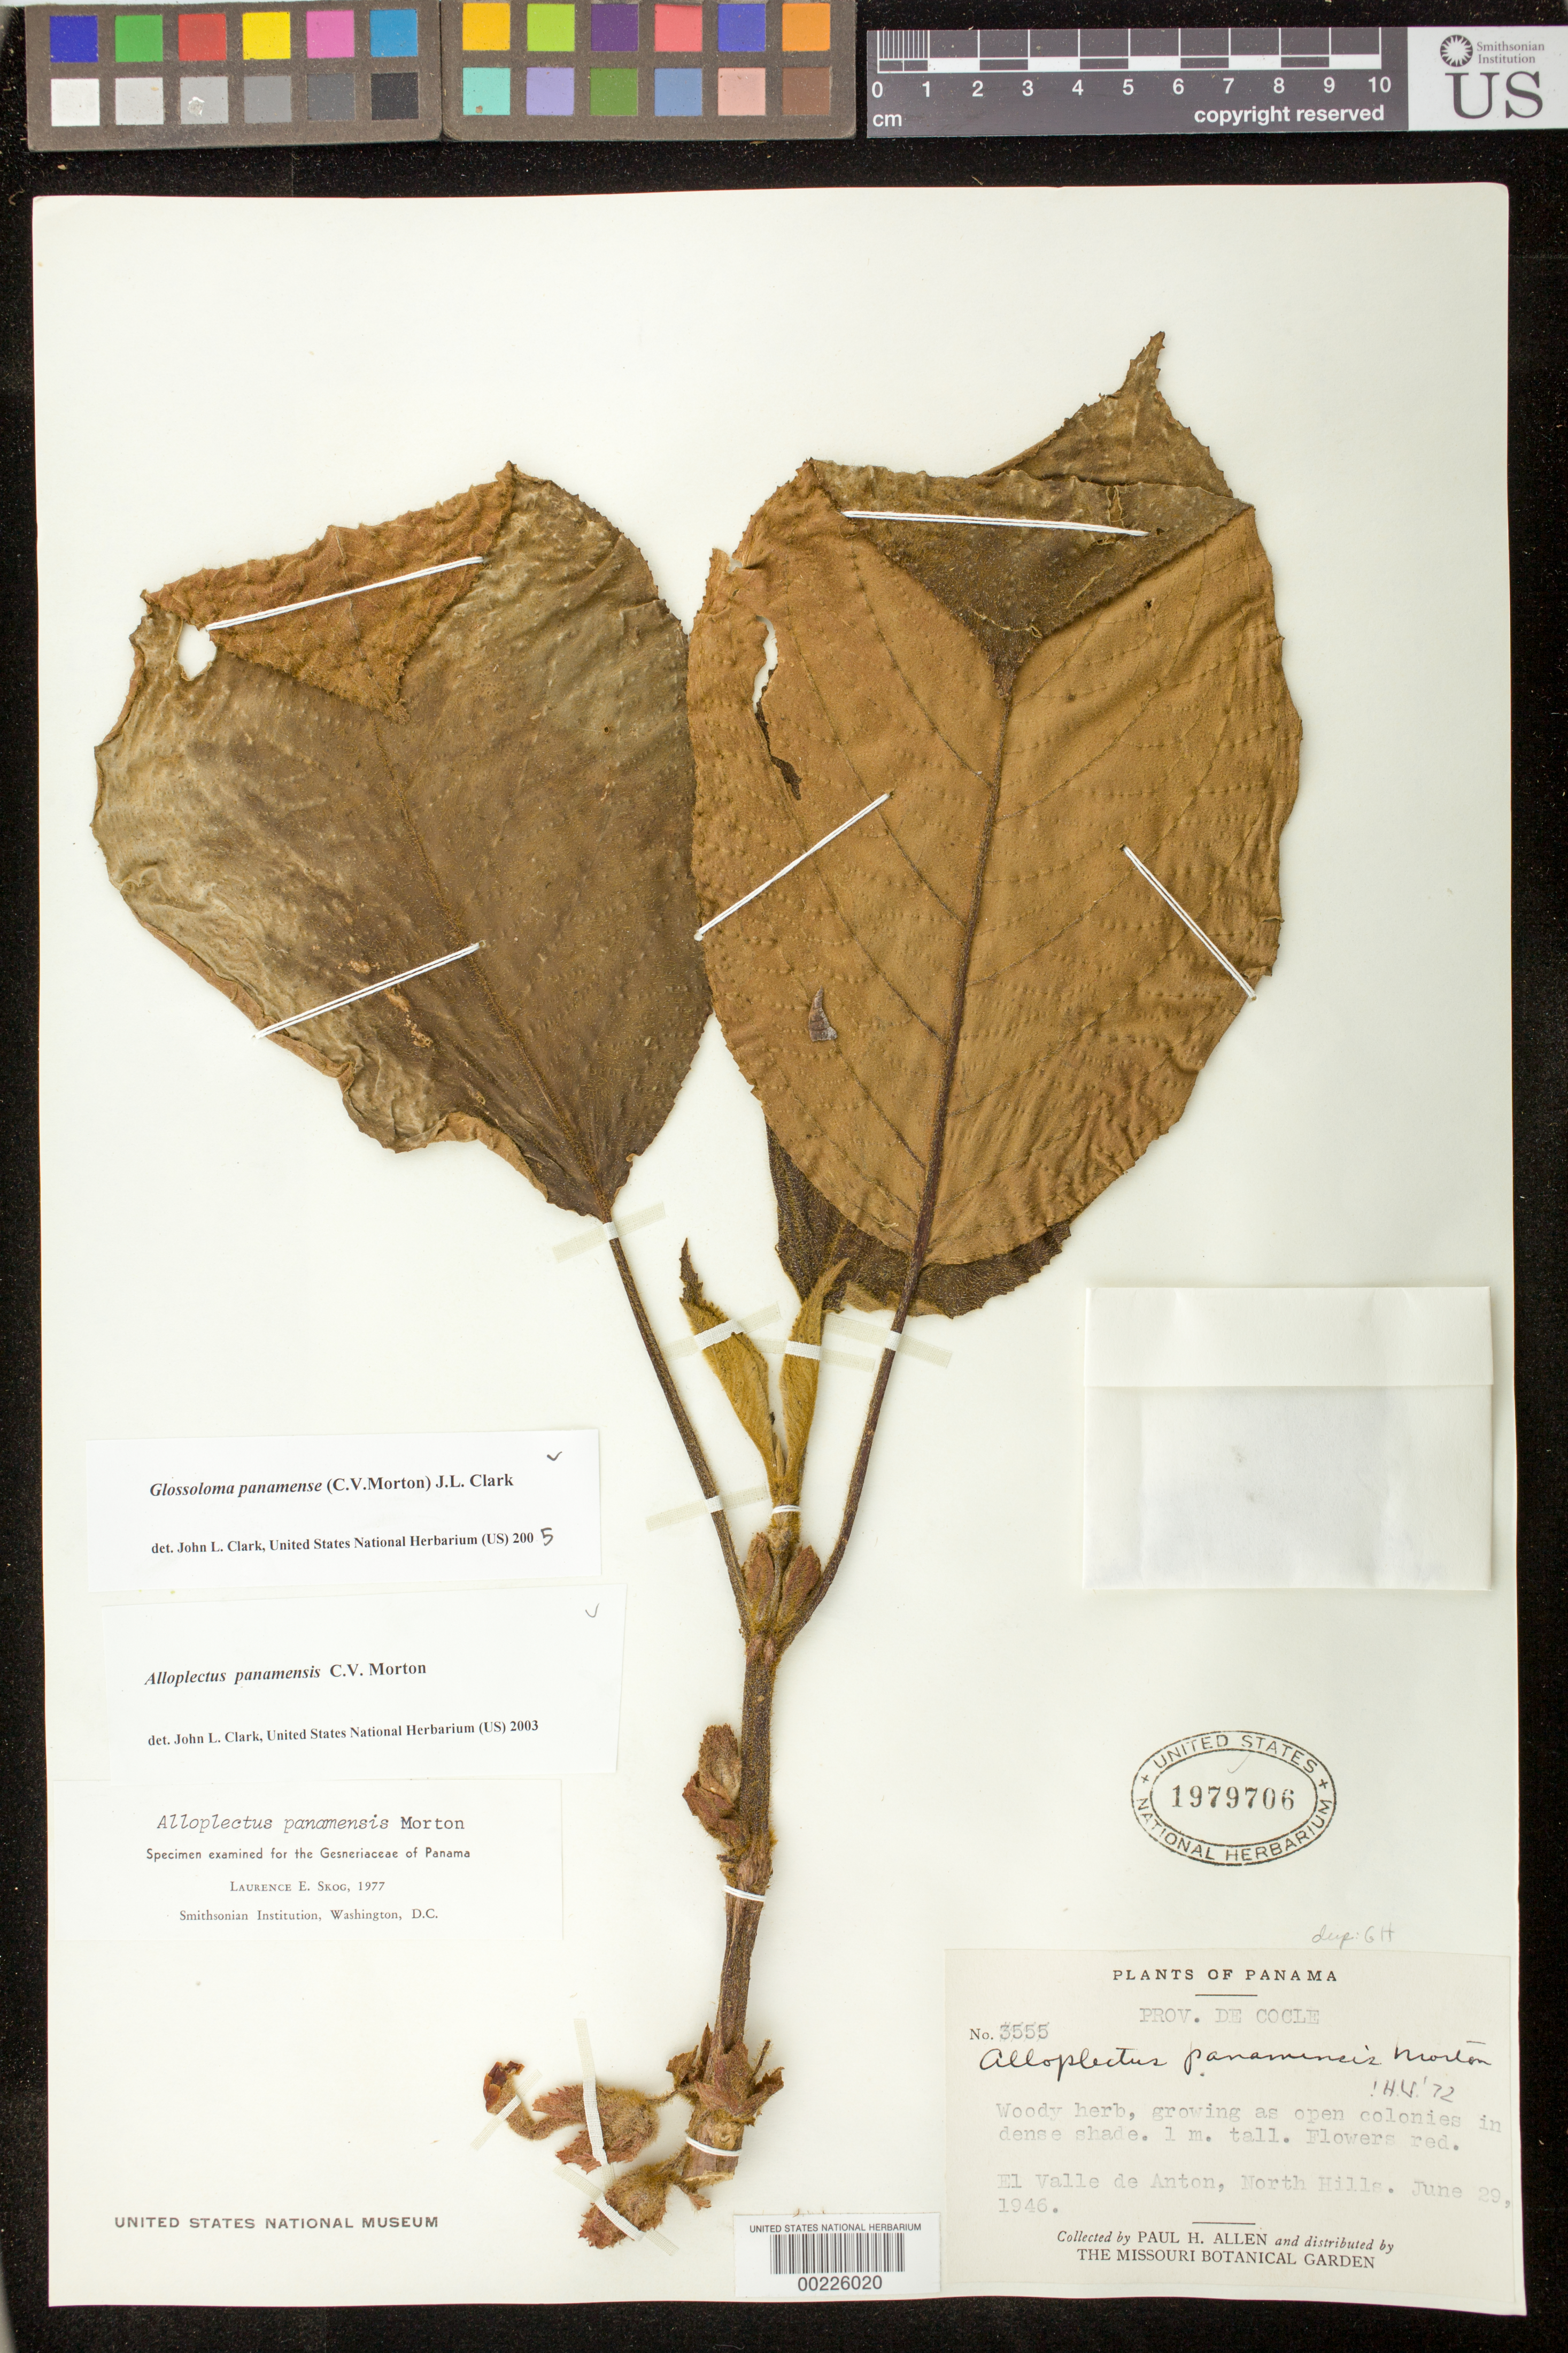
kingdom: Plantae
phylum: Tracheophyta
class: Magnoliopsida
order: Lamiales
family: Gesneriaceae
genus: Glossoloma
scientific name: Glossoloma panamense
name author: (C.V. Morton) J.L. Clark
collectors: P. H. Allen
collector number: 3555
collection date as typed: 29 Jun 1946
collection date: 1946-06-29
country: Panama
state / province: Coclé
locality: El Valle de Anton, north hills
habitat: in dense shade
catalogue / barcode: US 1979706